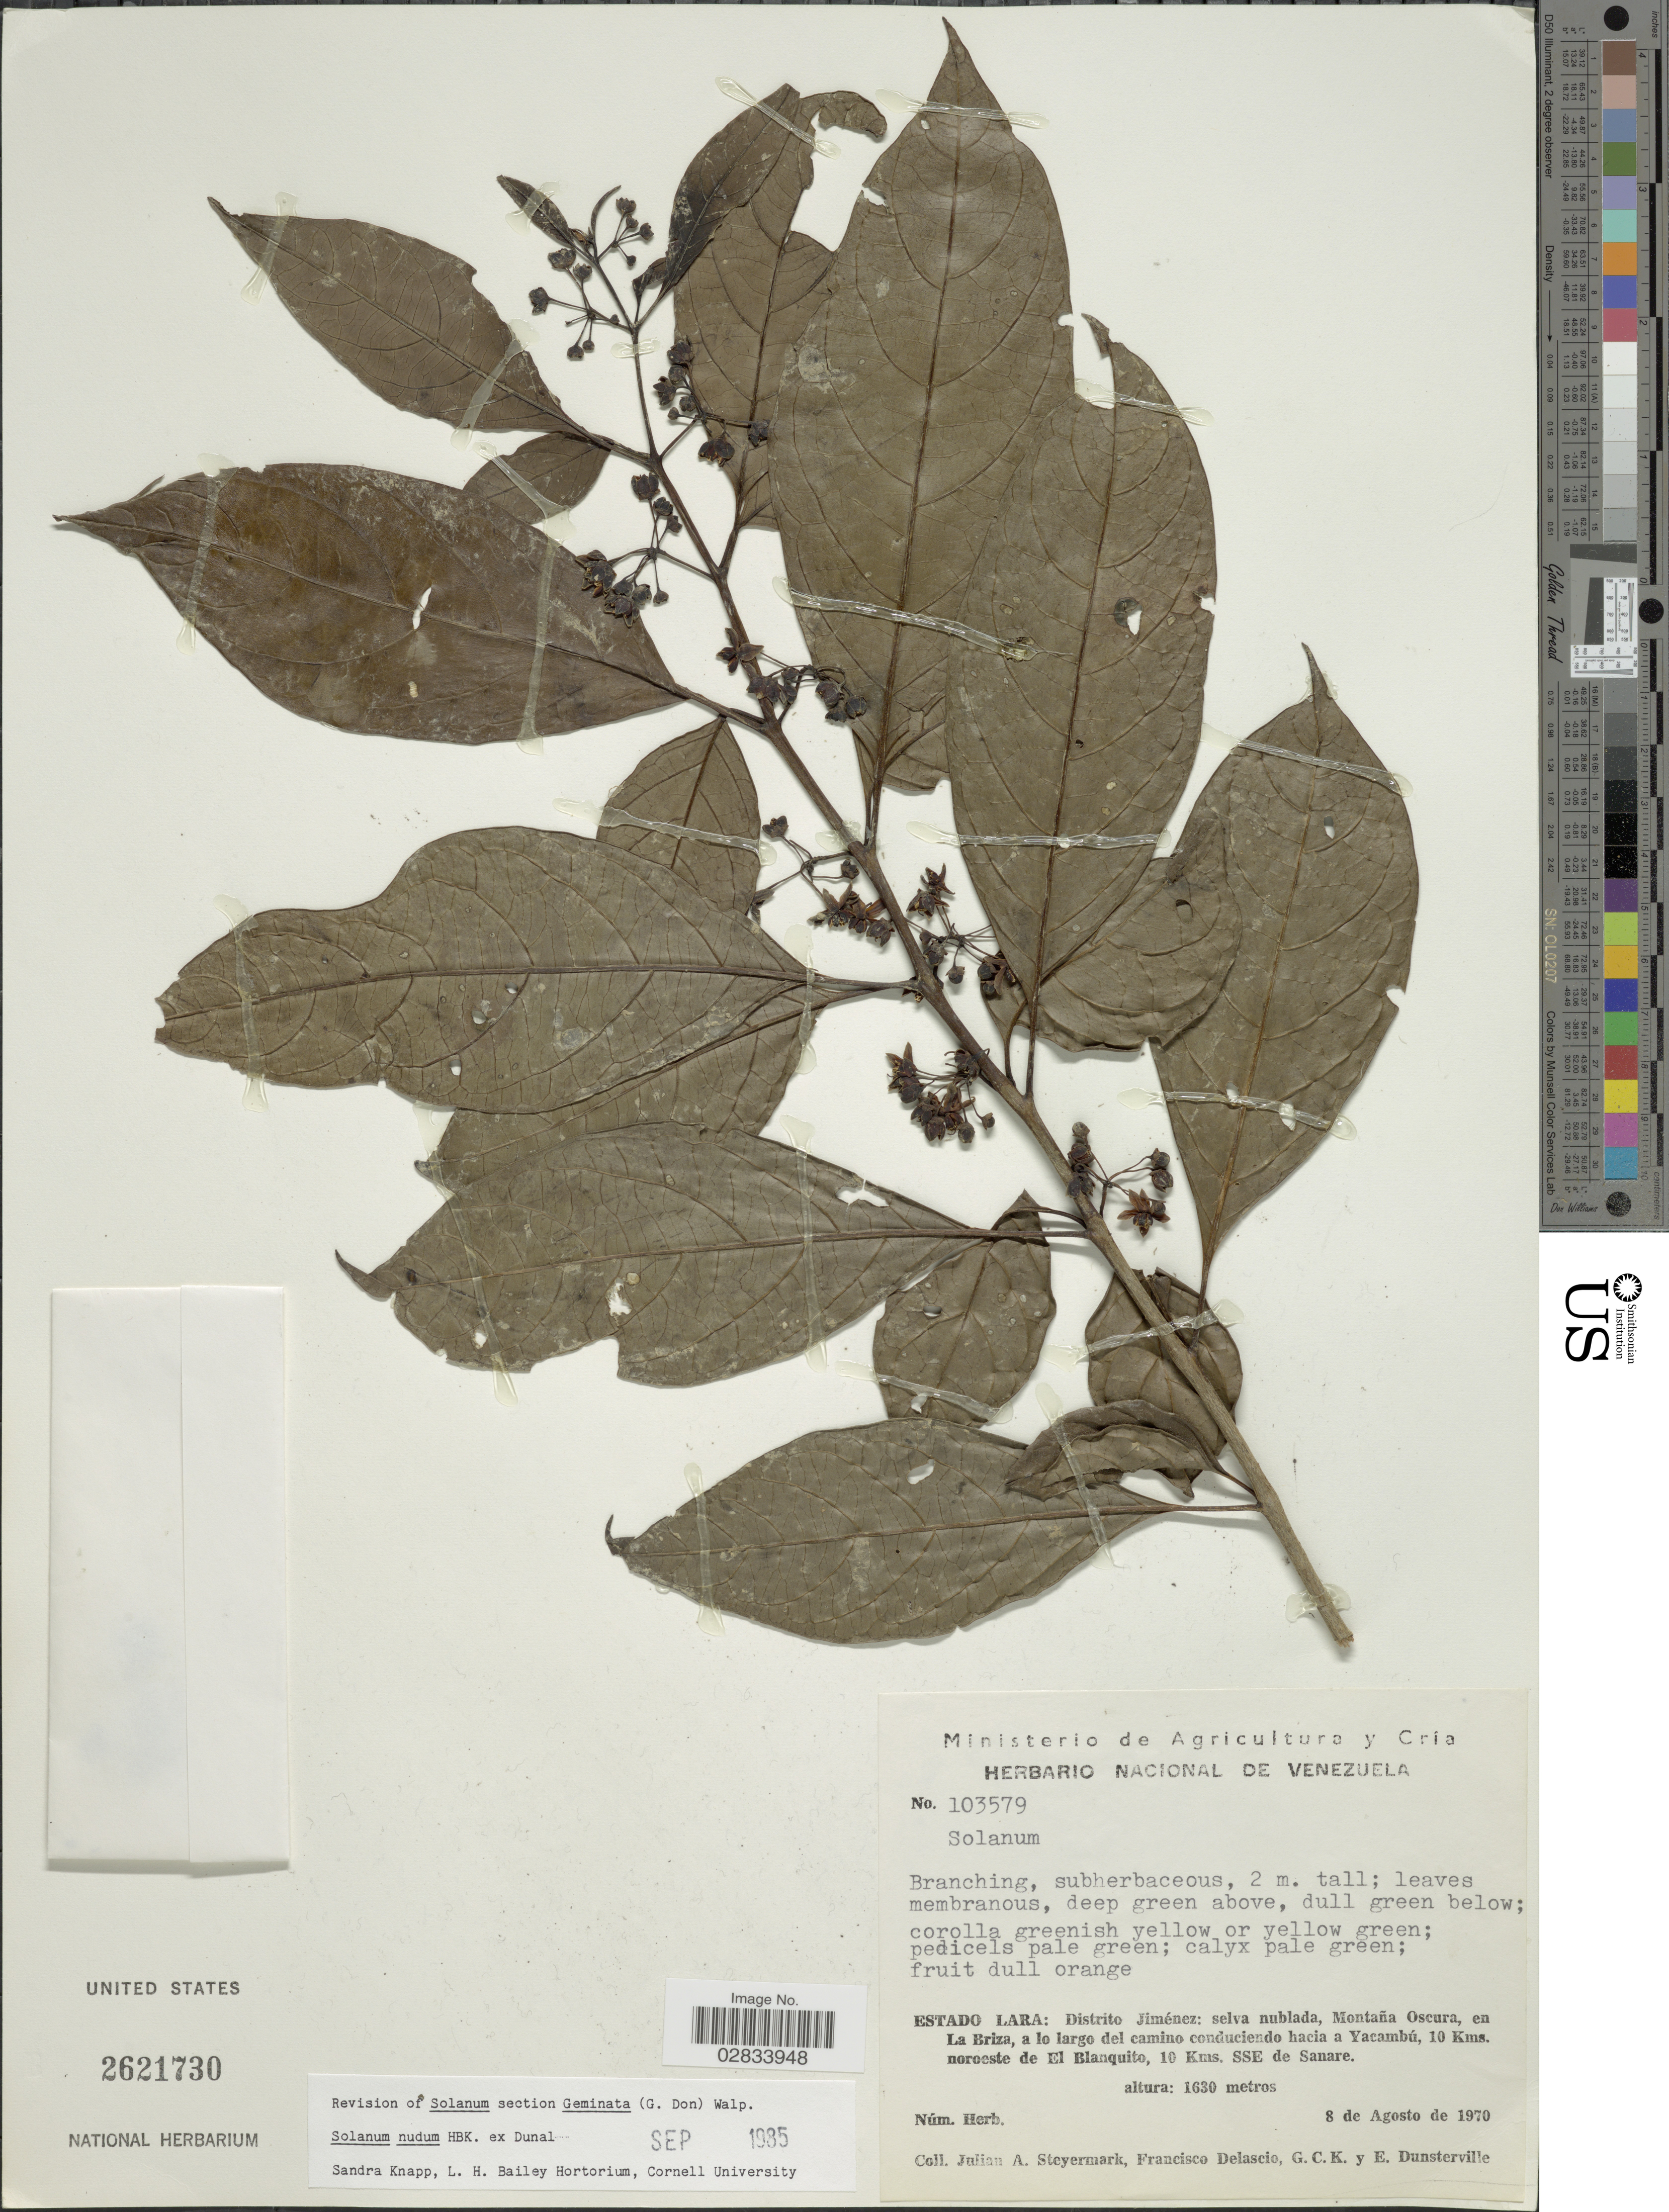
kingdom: Plantae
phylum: Tracheophyta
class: Magnoliopsida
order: Solanales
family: Solanaceae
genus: Solanum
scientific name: Solanum nudum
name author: Humb. & Bonpl. ex Dunal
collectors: J. Steyermark, F. Delascio, G. C. K. Dunsterville & E. Dunsterville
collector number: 103579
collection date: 1970-08-08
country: Venezuela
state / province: Lara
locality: Estado Lara: Distrito Jiménez: selva nublada, Montaña Oscura, en La Briza, a lo largo del camino conduciendo hacia a Yacambú, 10 Kms noroeste de El Blanquito, 10 Kms. SSE de Sanare.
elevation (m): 1630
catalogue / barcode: US 2621730